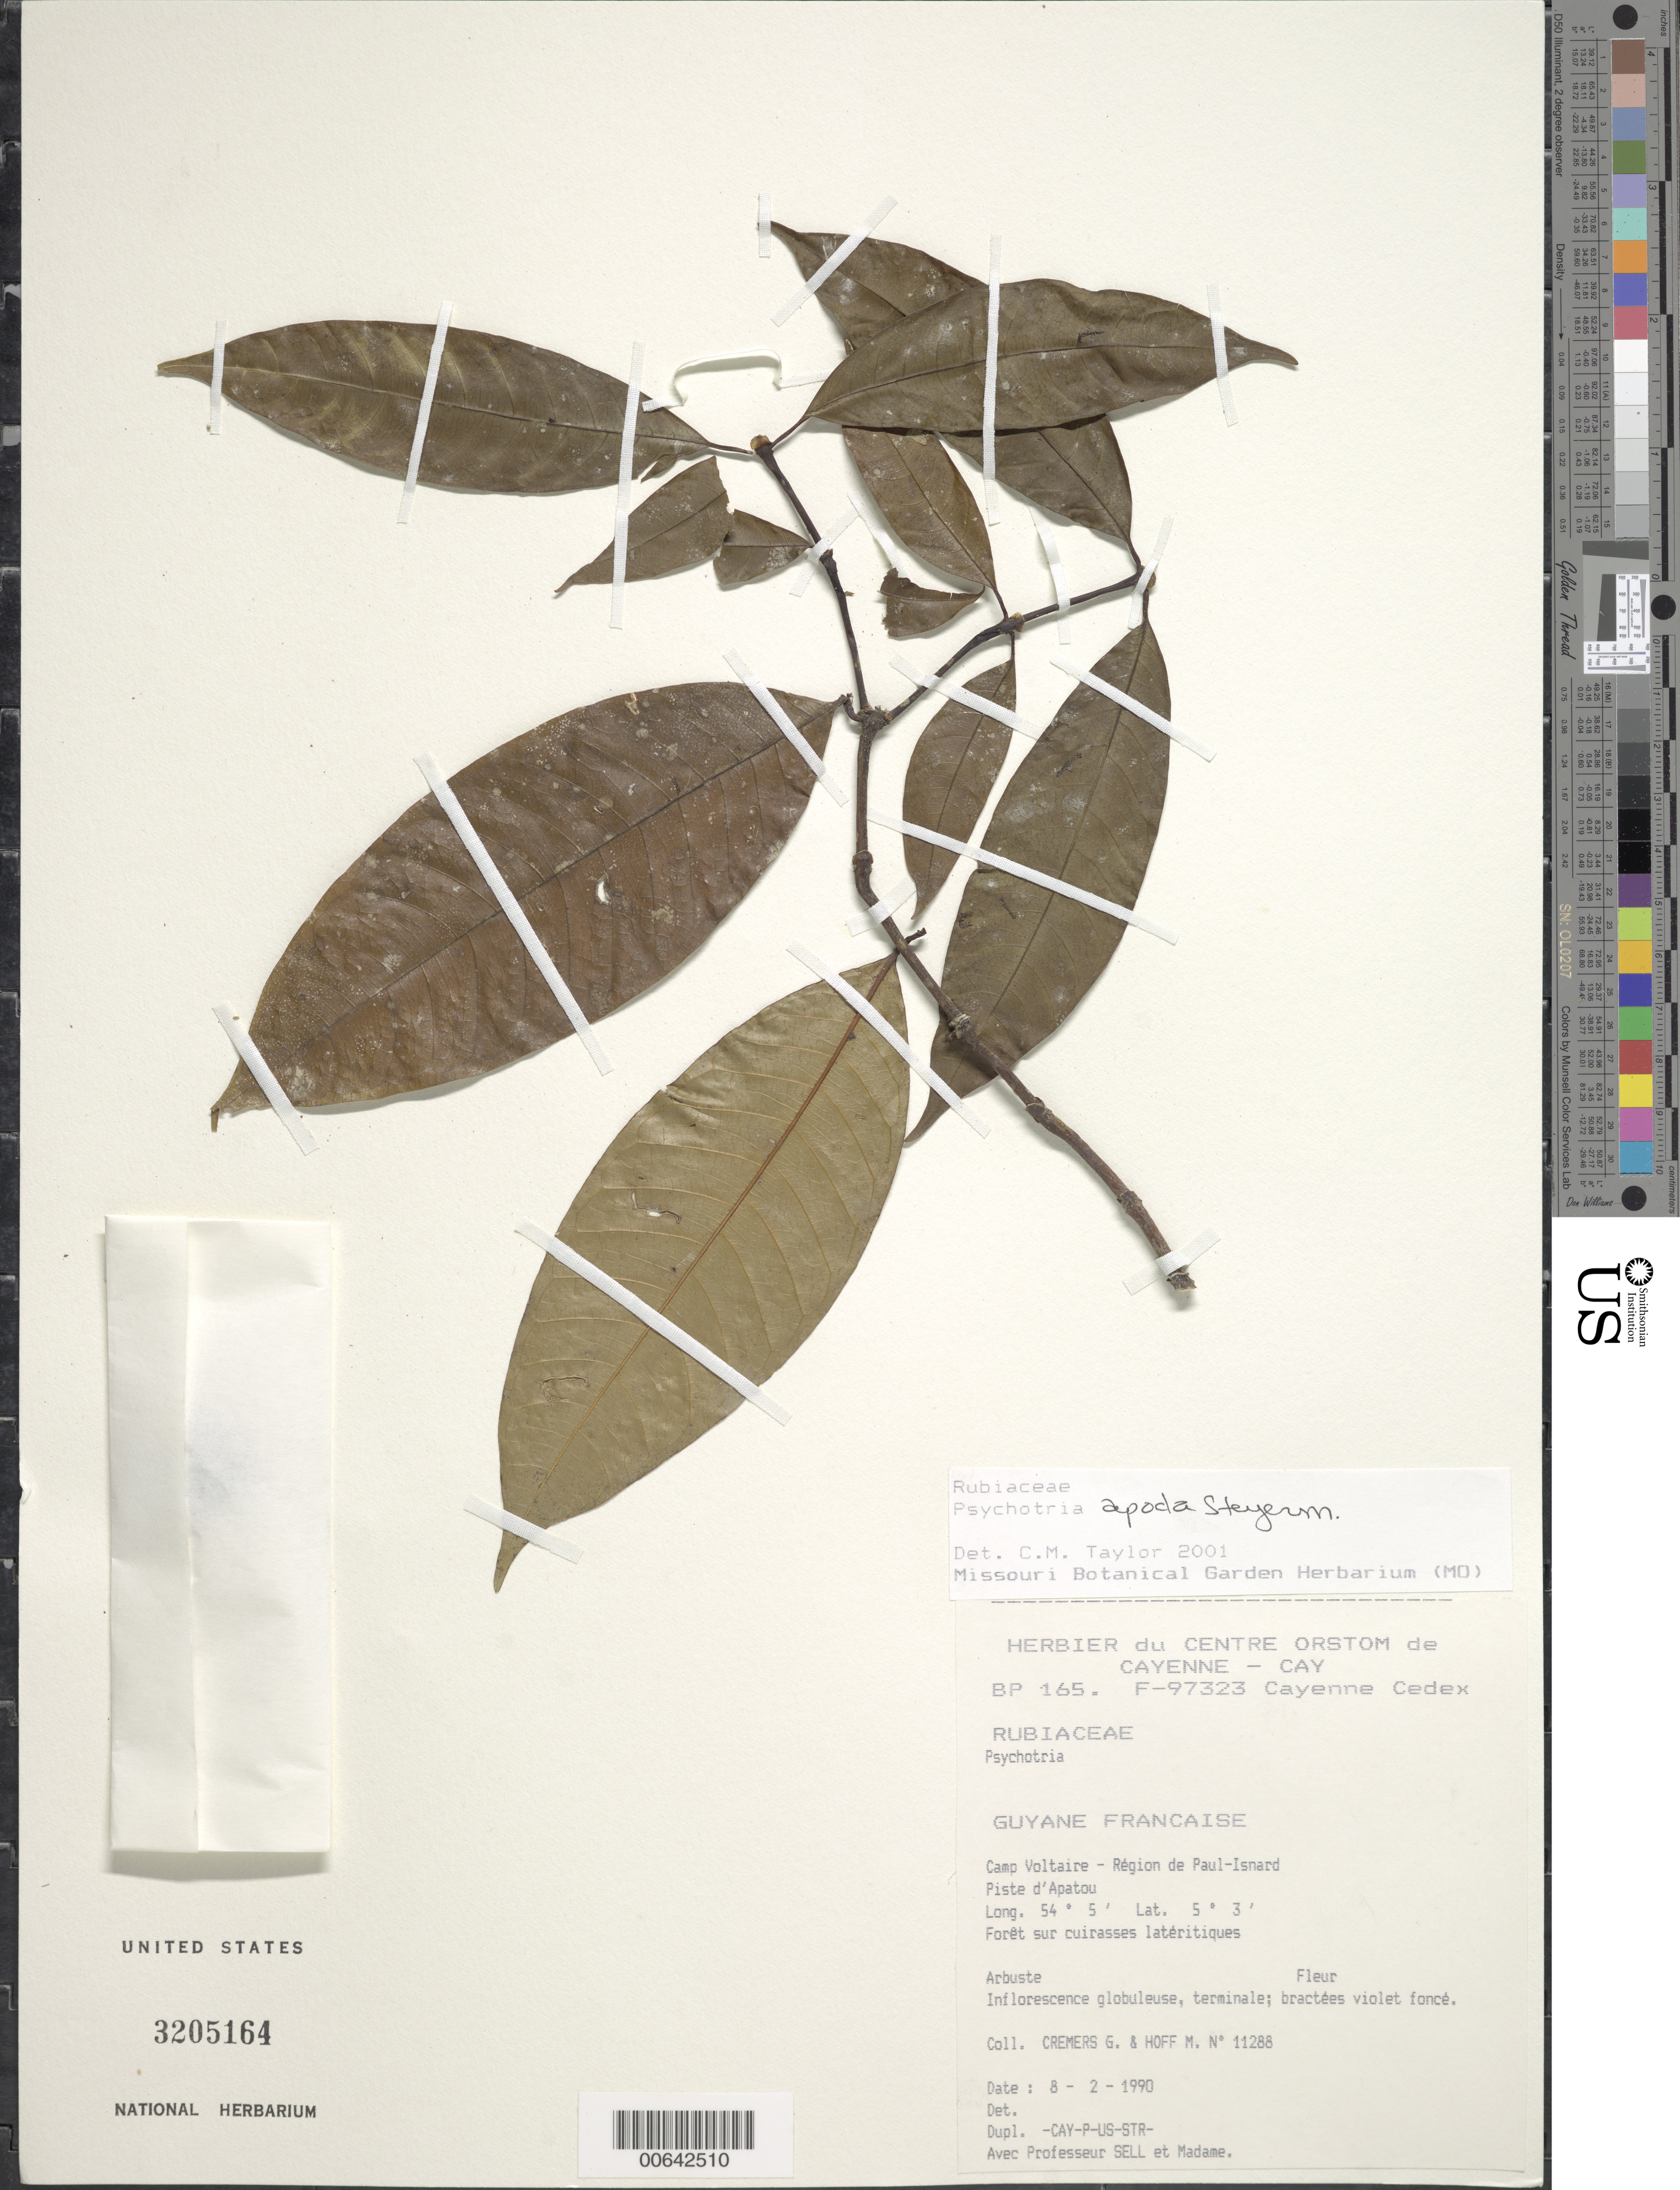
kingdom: Plantae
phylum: Tracheophyta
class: Magnoliopsida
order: Gentianales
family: Rubiaceae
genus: Palicourea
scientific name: Palicourea apoda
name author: (Steyerm.) Delprete & J.H. Kirkbr.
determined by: Kirkbride, J. H., Jr.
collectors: G. Cremers & M. Hoff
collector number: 11288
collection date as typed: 8-Feb-90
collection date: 1990-02-08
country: French Guiana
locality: Camp Voltaire, région de Paul-Isnard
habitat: Forêt sur cuirasses latéritiques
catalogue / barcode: US 3205164